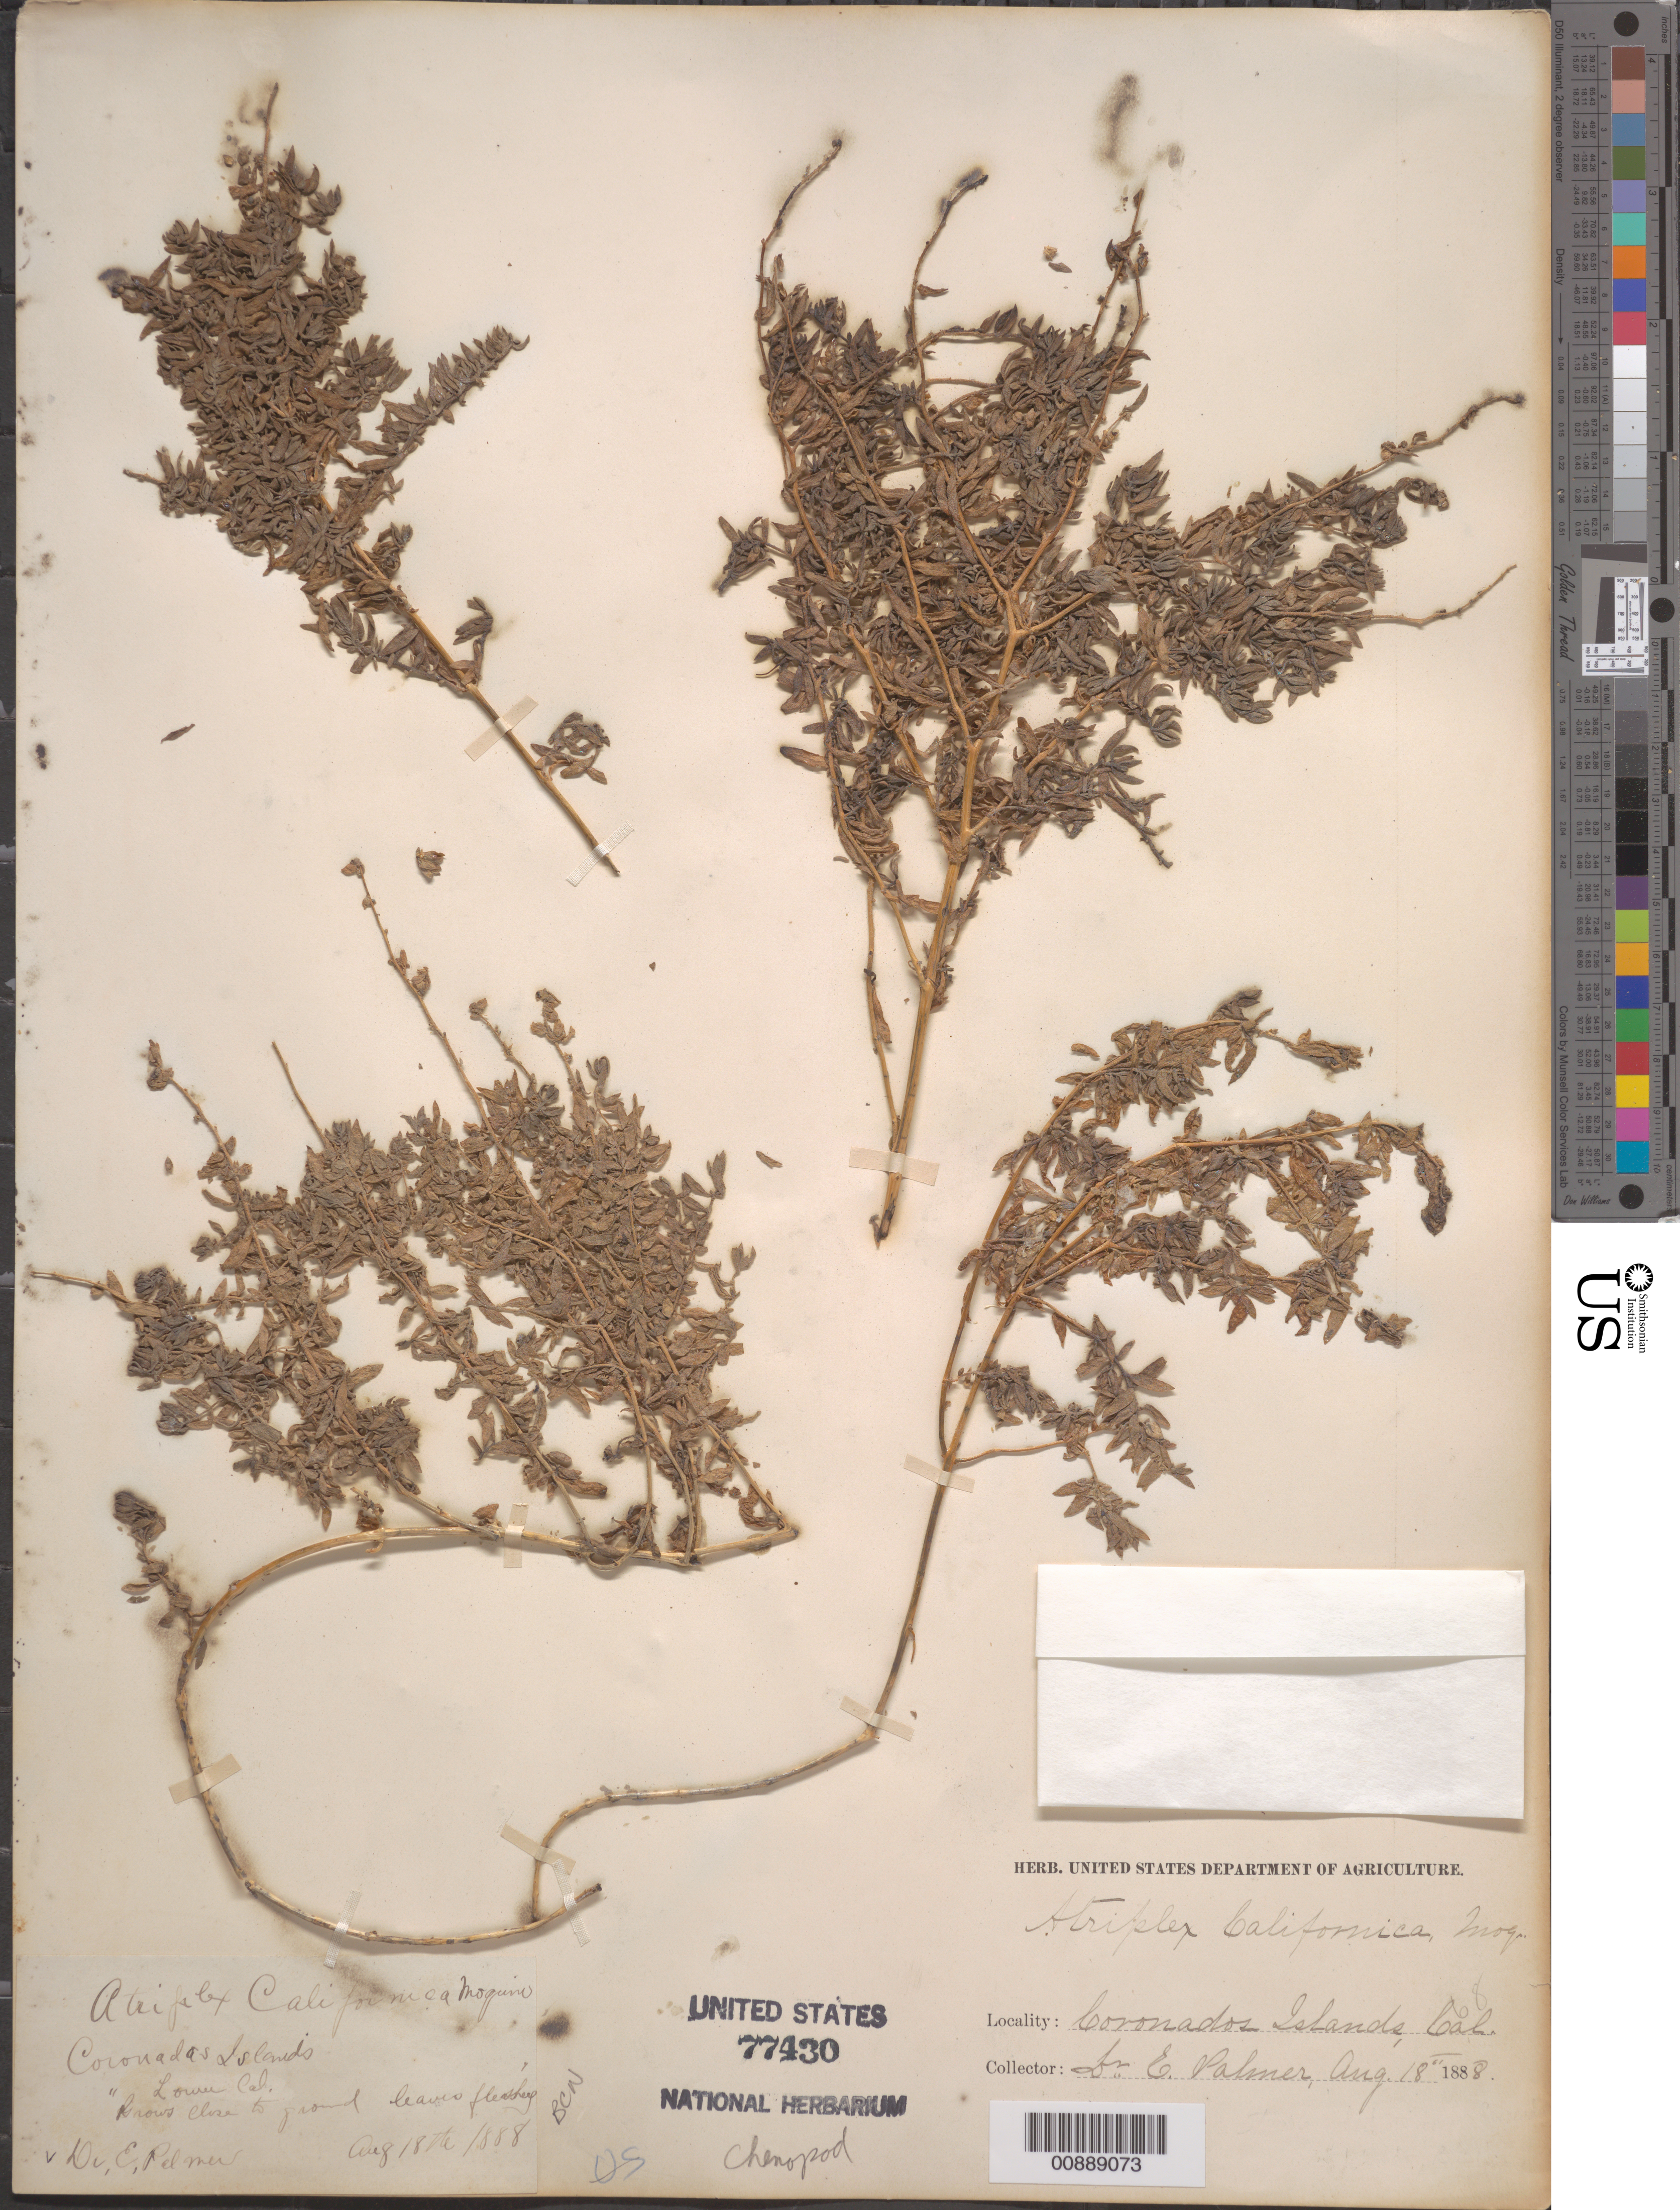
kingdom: Plantae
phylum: Tracheophyta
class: Magnoliopsida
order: Caryophyllales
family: Amaranthaceae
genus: Extriplex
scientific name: Extriplex californica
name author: (Moq.) E.H. Zacharias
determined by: Strong, Mark T., (BOT), Smithsonian Institution - National Museum of Natural History (UNITED STATES)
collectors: E. Palmer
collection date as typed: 18 Aug 1888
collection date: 1888-08-18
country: Mexico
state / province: Baja California Sur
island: Coronados I.s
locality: Coronado Islands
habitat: Grows close to ground.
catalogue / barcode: US 77430